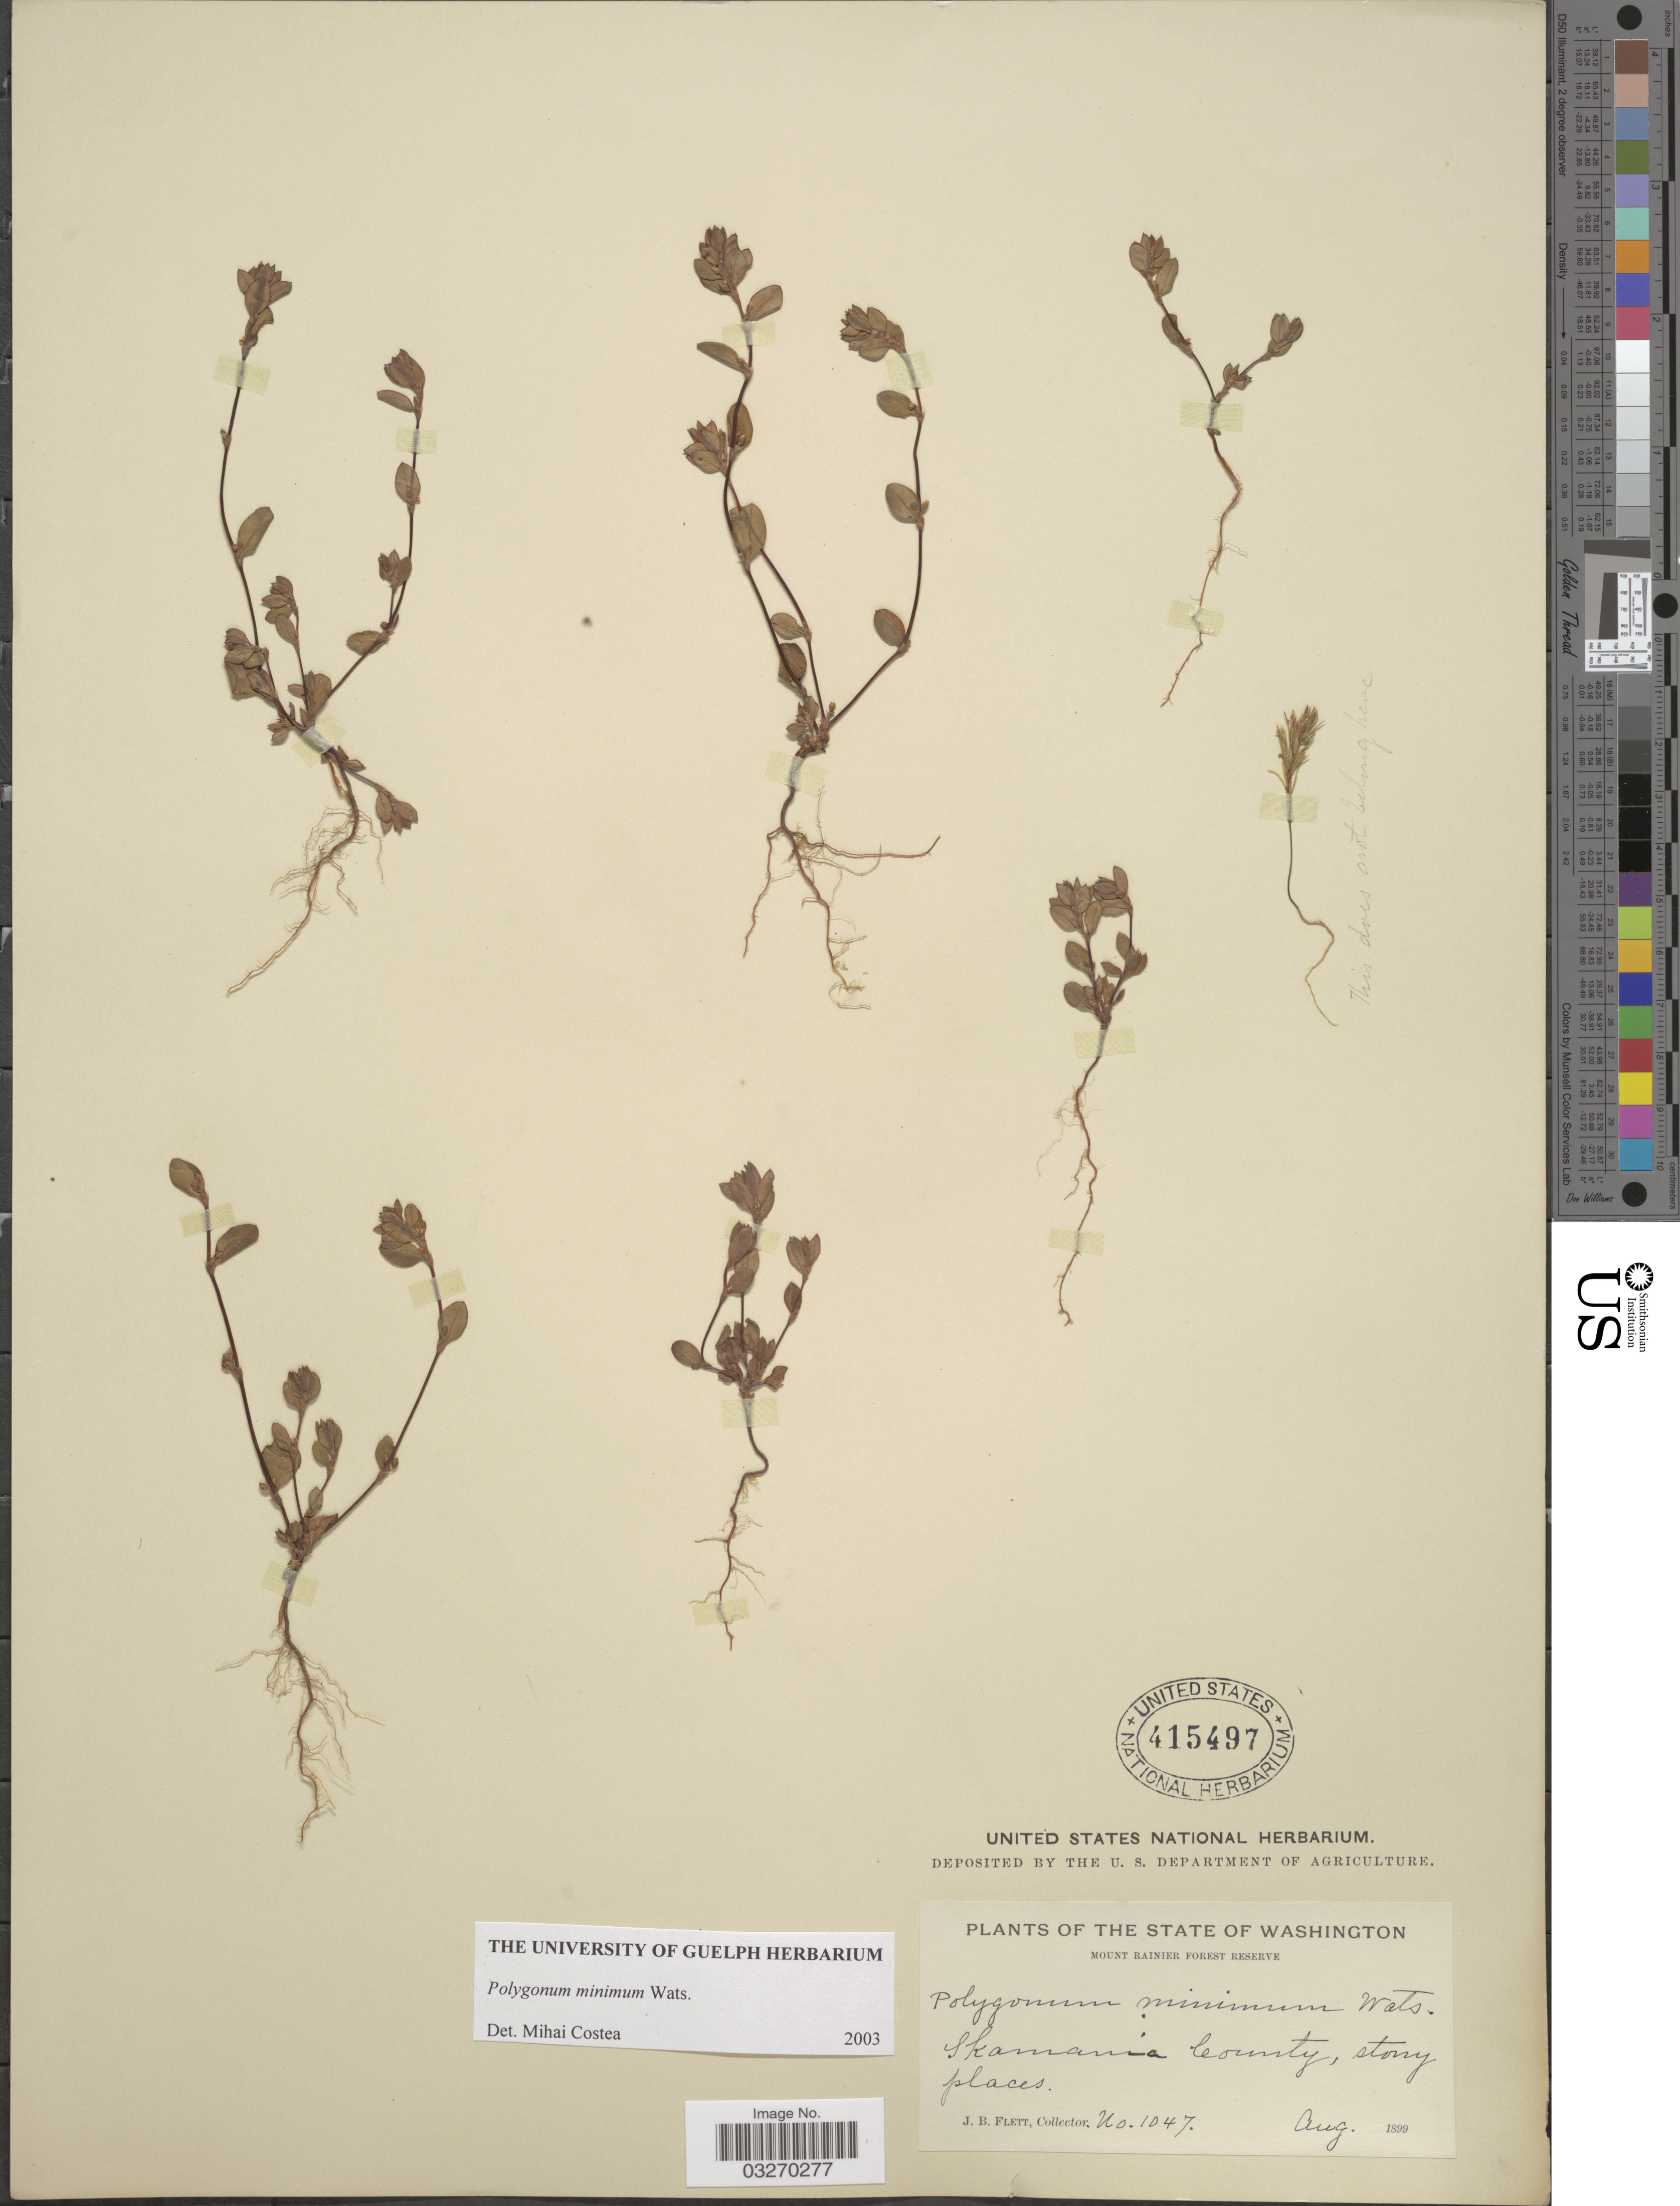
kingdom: Plantae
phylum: Tracheophyta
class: Magnoliopsida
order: Caryophyllales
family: Polygonaceae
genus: Polygonum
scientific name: Polygonum minimum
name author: S. Watson in C. King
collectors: J. Flett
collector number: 1047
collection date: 1899-08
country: United States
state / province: Washington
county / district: Skamania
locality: Skamania County.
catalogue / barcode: US 415497